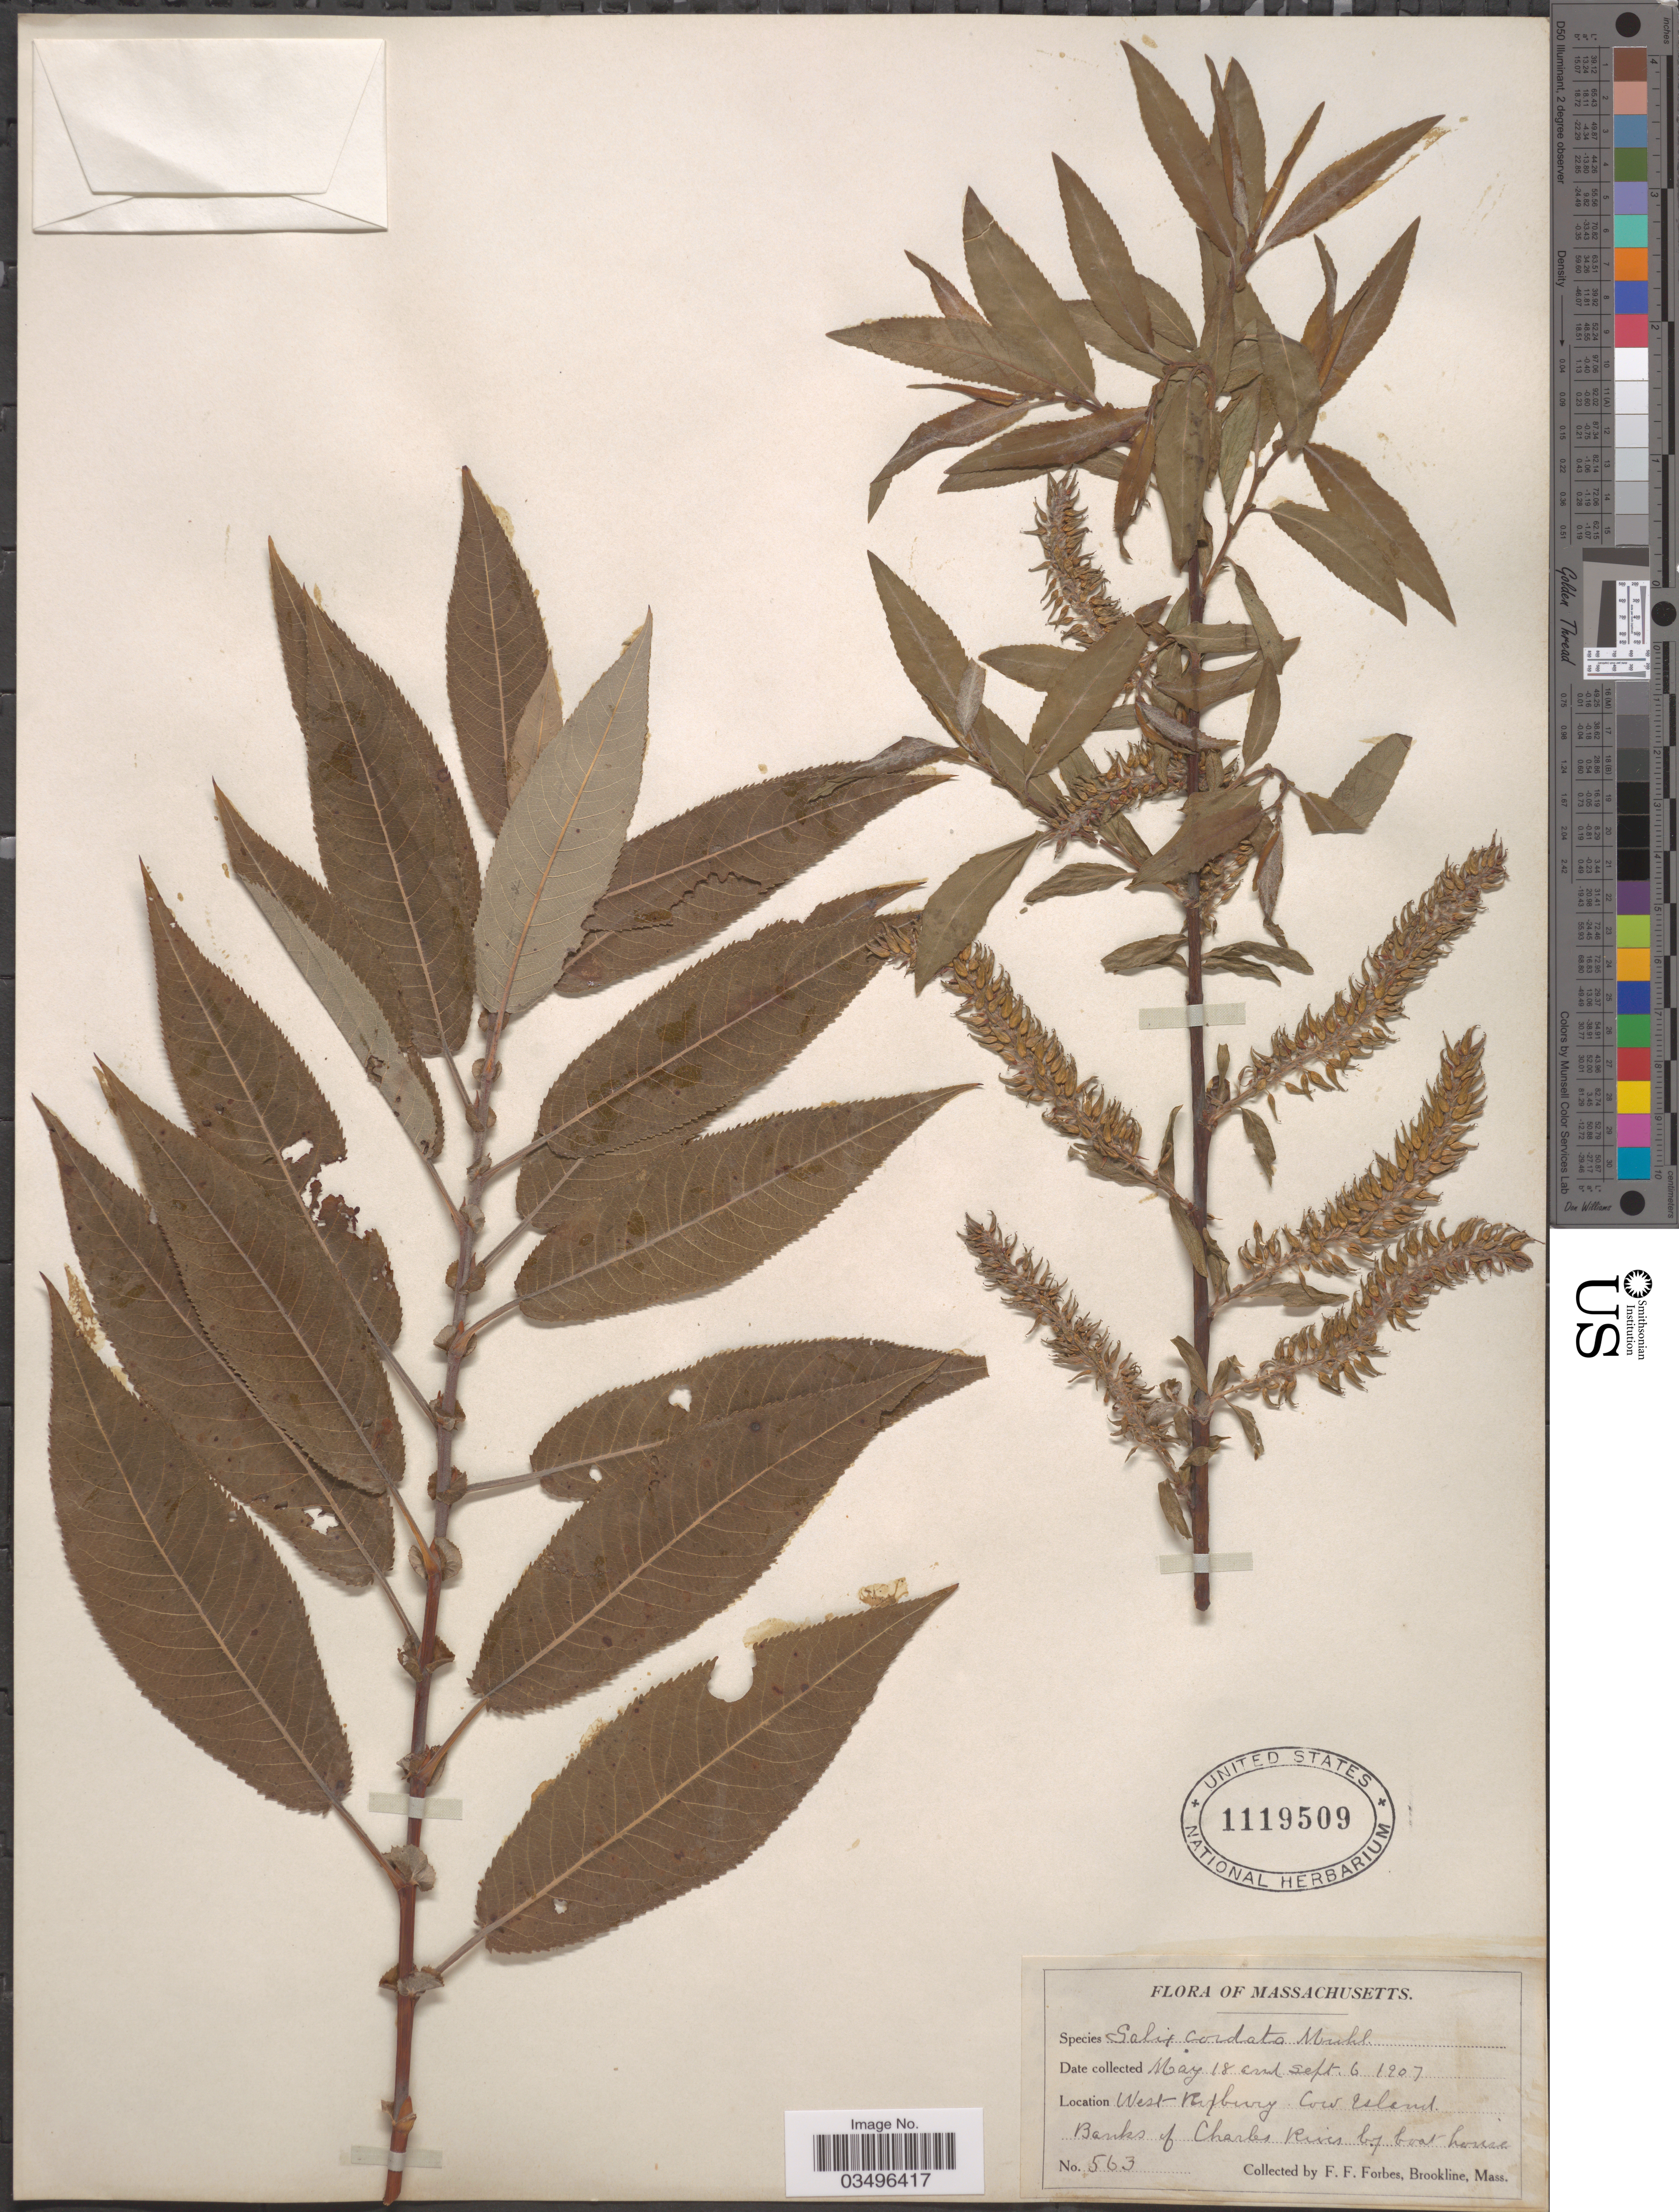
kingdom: Plantae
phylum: Tracheophyta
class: Magnoliopsida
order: Malpighiales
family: Salicaceae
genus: Salix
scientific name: Salix cordata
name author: Michx.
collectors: F. Forbes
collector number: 563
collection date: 1907-05-18/1907-09-06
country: United States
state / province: Massachusetts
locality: West Roxbury. Cow Island. Banks of Charles River by boat house.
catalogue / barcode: US 1119509